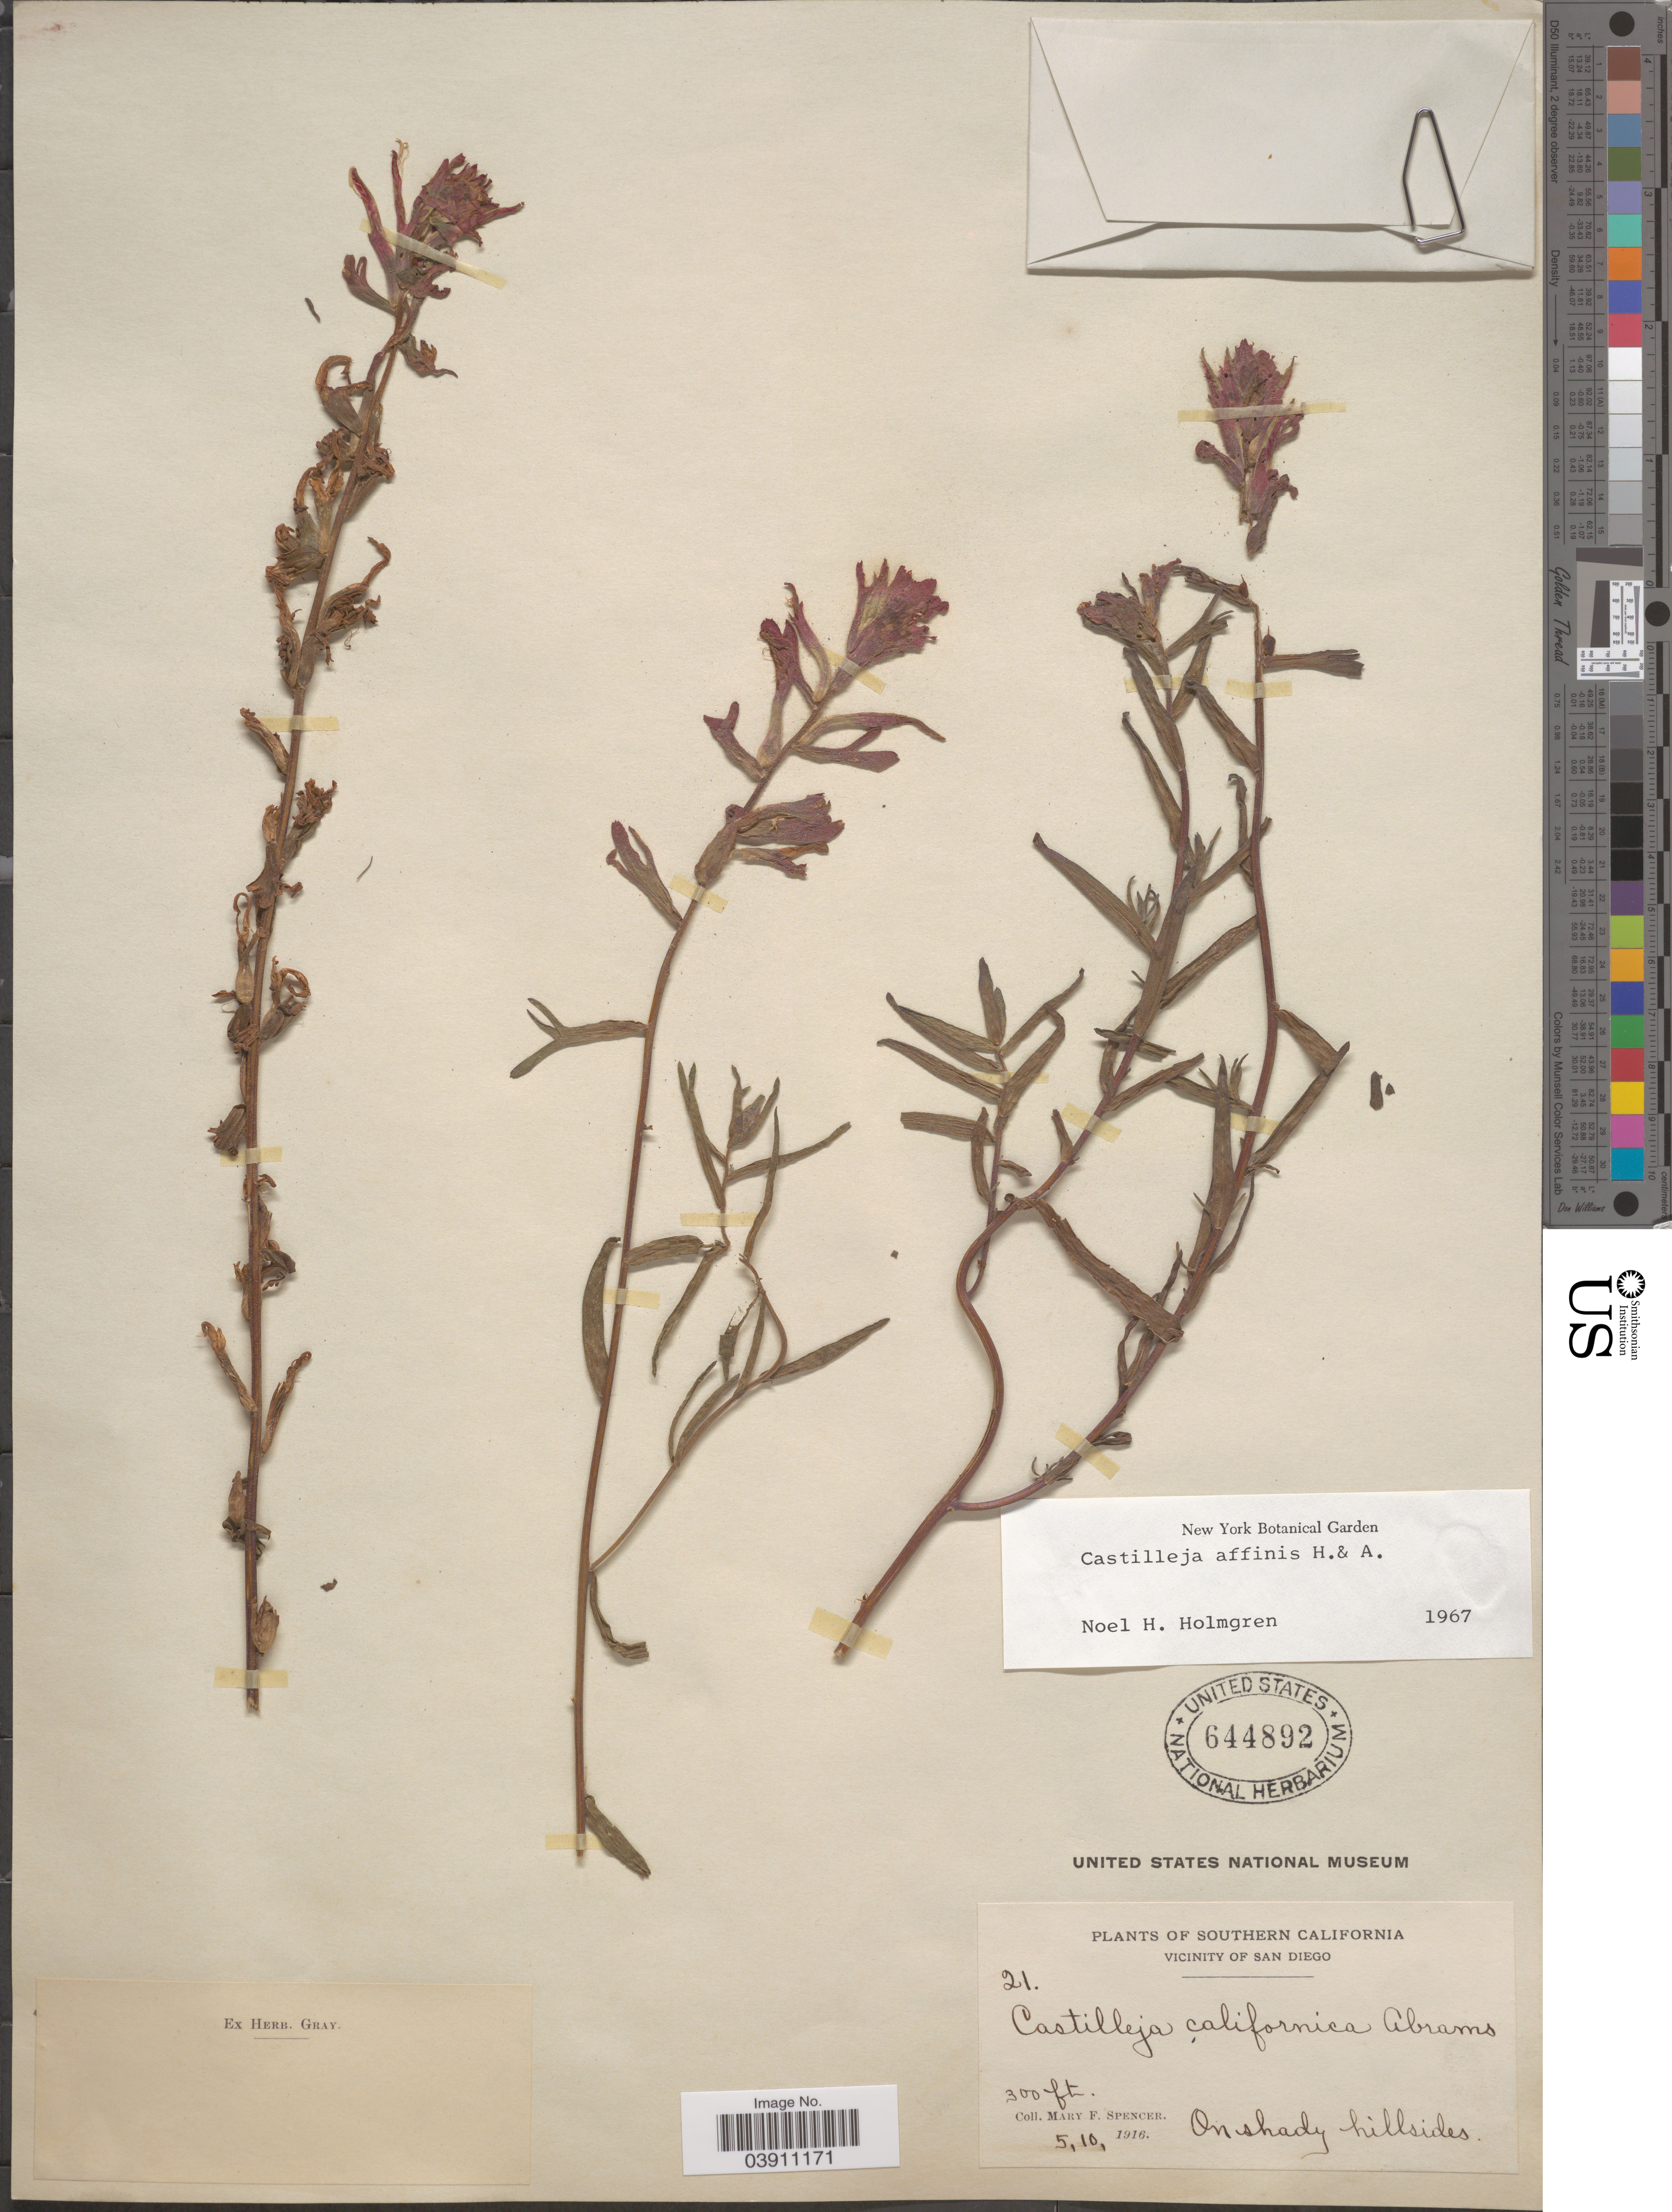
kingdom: Plantae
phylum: Tracheophyta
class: Magnoliopsida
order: Lamiales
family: Orobanchaceae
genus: Castilleja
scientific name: Castilleja affinis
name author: Hook. & Arn.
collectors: M. Spencer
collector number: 21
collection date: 1916-05-10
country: United States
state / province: California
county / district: San Diego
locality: Southern California. Vicinity of San Diego. On shady hillsides.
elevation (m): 91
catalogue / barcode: US 644892